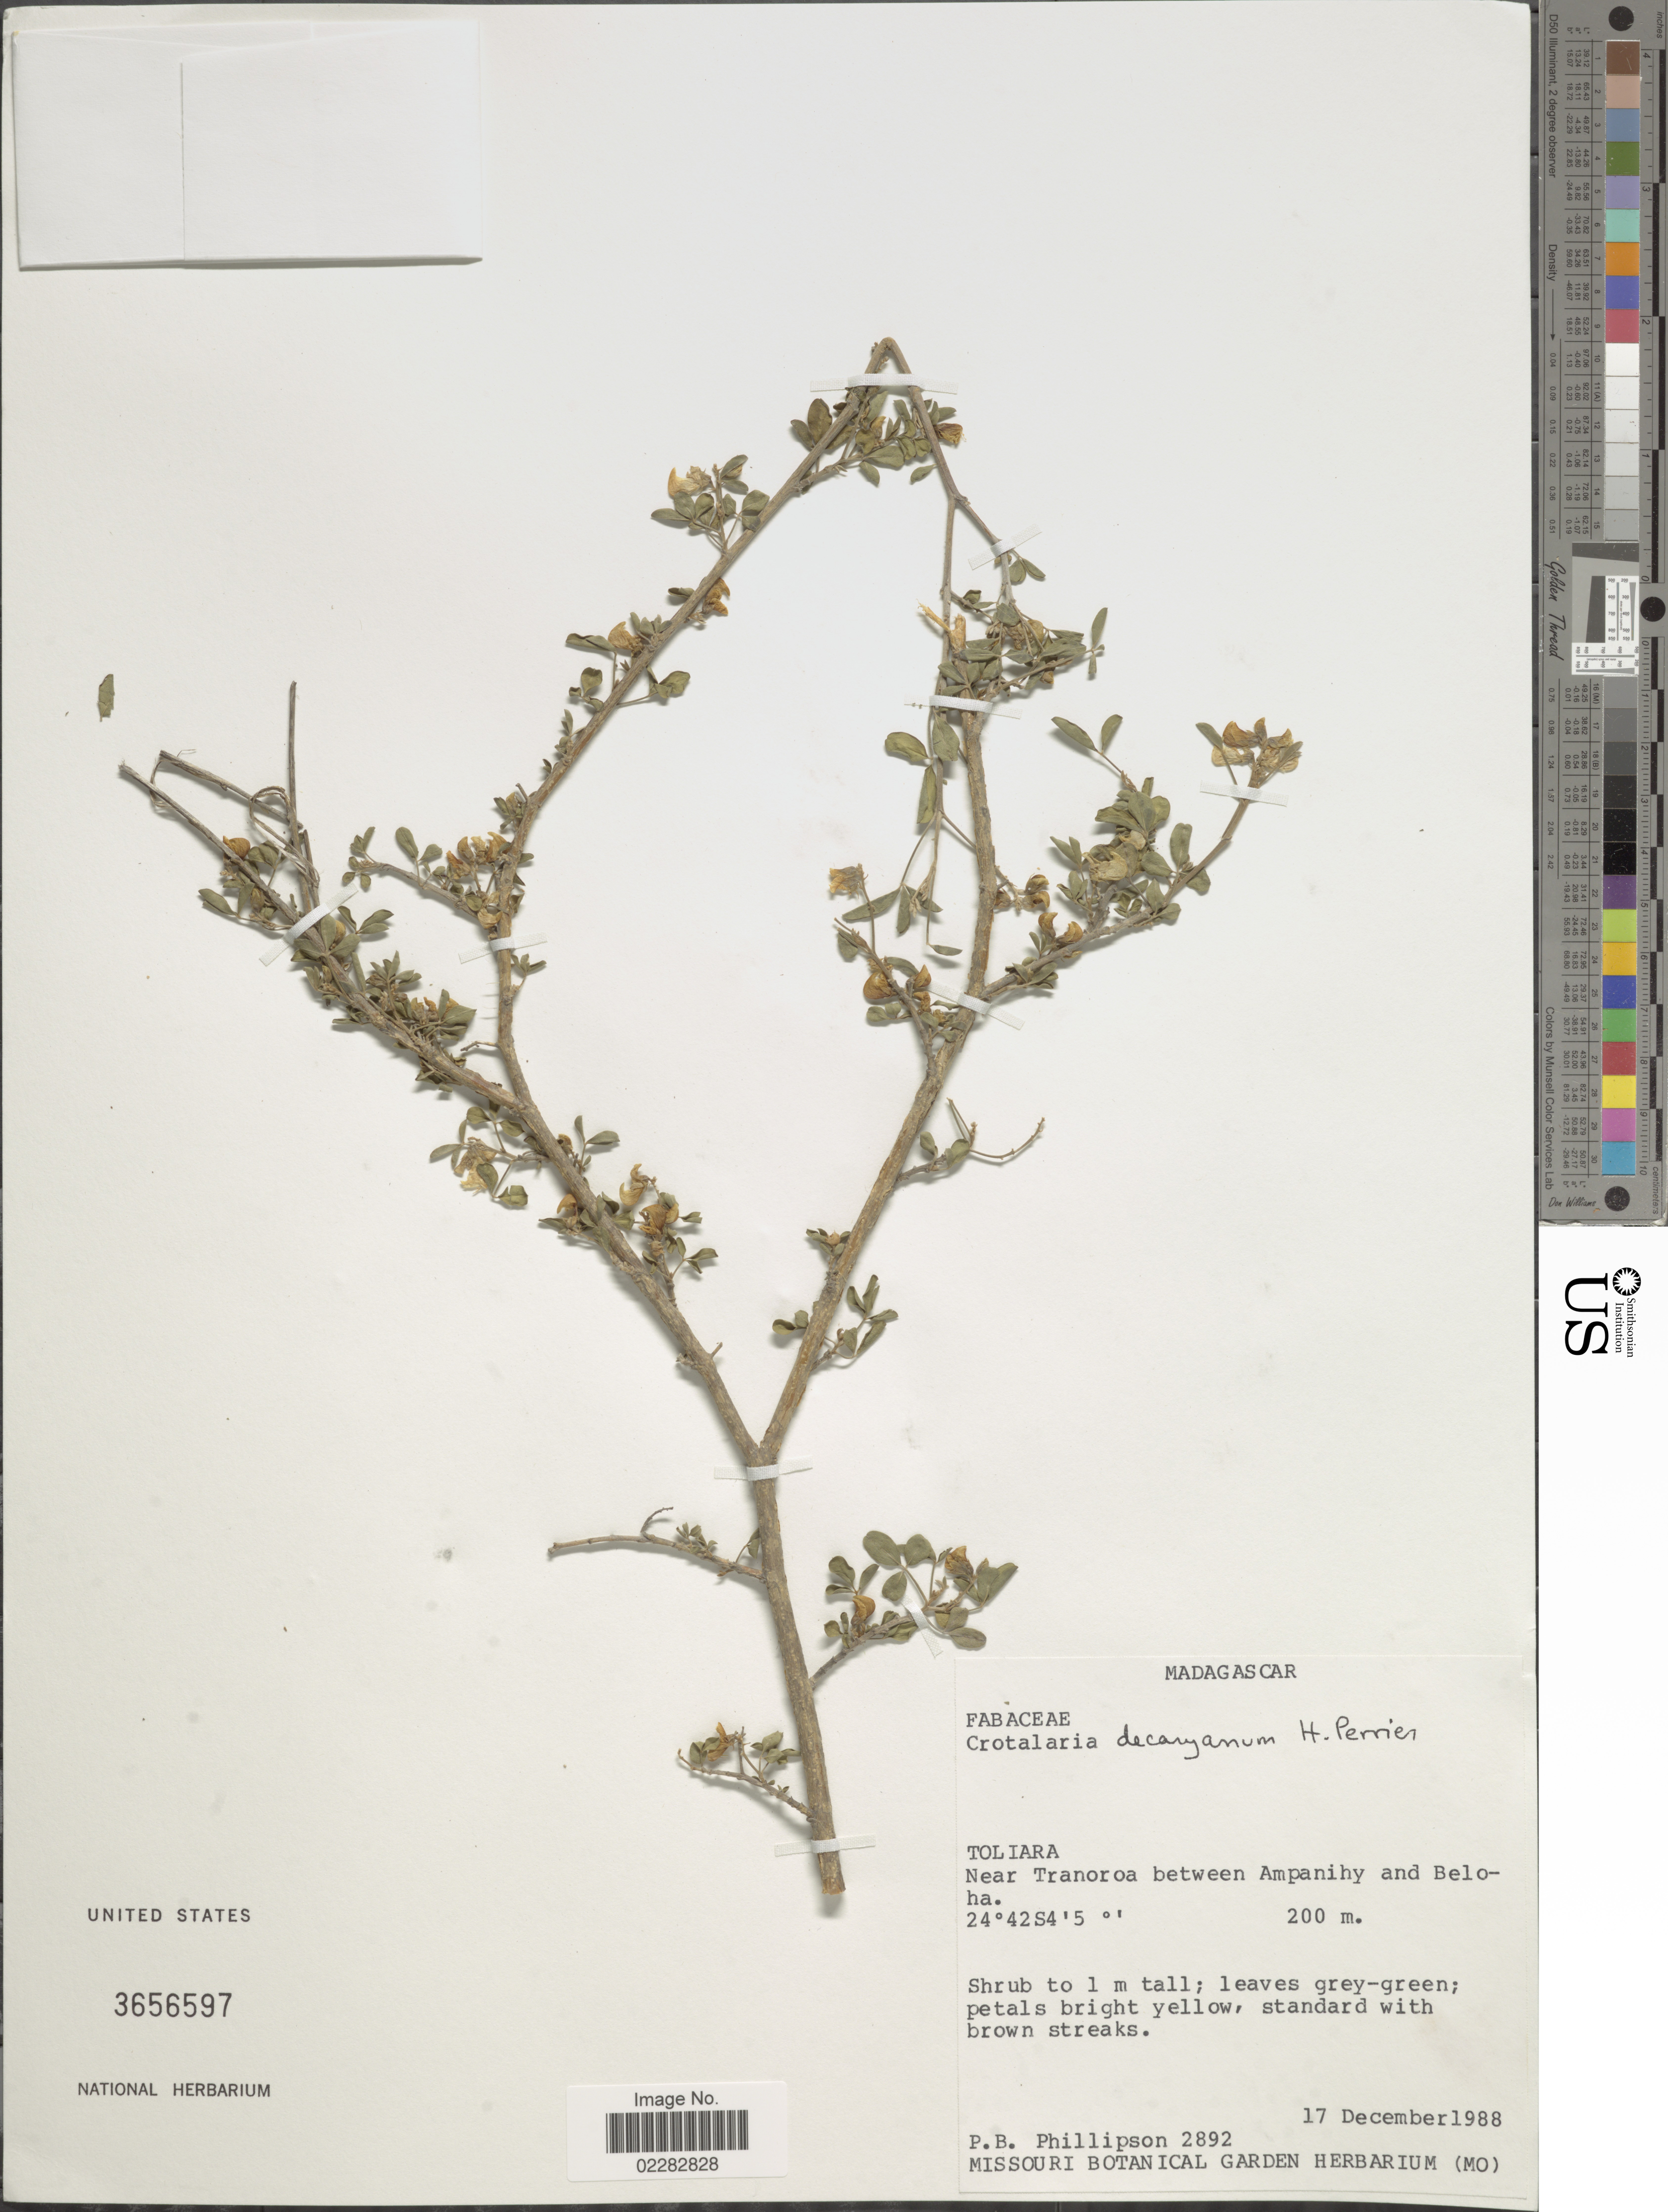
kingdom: Plantae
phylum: Tracheophyta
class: Magnoliopsida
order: Fabales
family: Fabaceae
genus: Crotalaria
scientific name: Crotalaria decaryana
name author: R. Vig.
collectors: P. B. Phillipson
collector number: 2892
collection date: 1988-12-17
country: Madagascar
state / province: Androy / Atsimo-Andrefana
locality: Near Tranoroa between Ampanihyand Beloha.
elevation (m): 200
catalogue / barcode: US 3656597